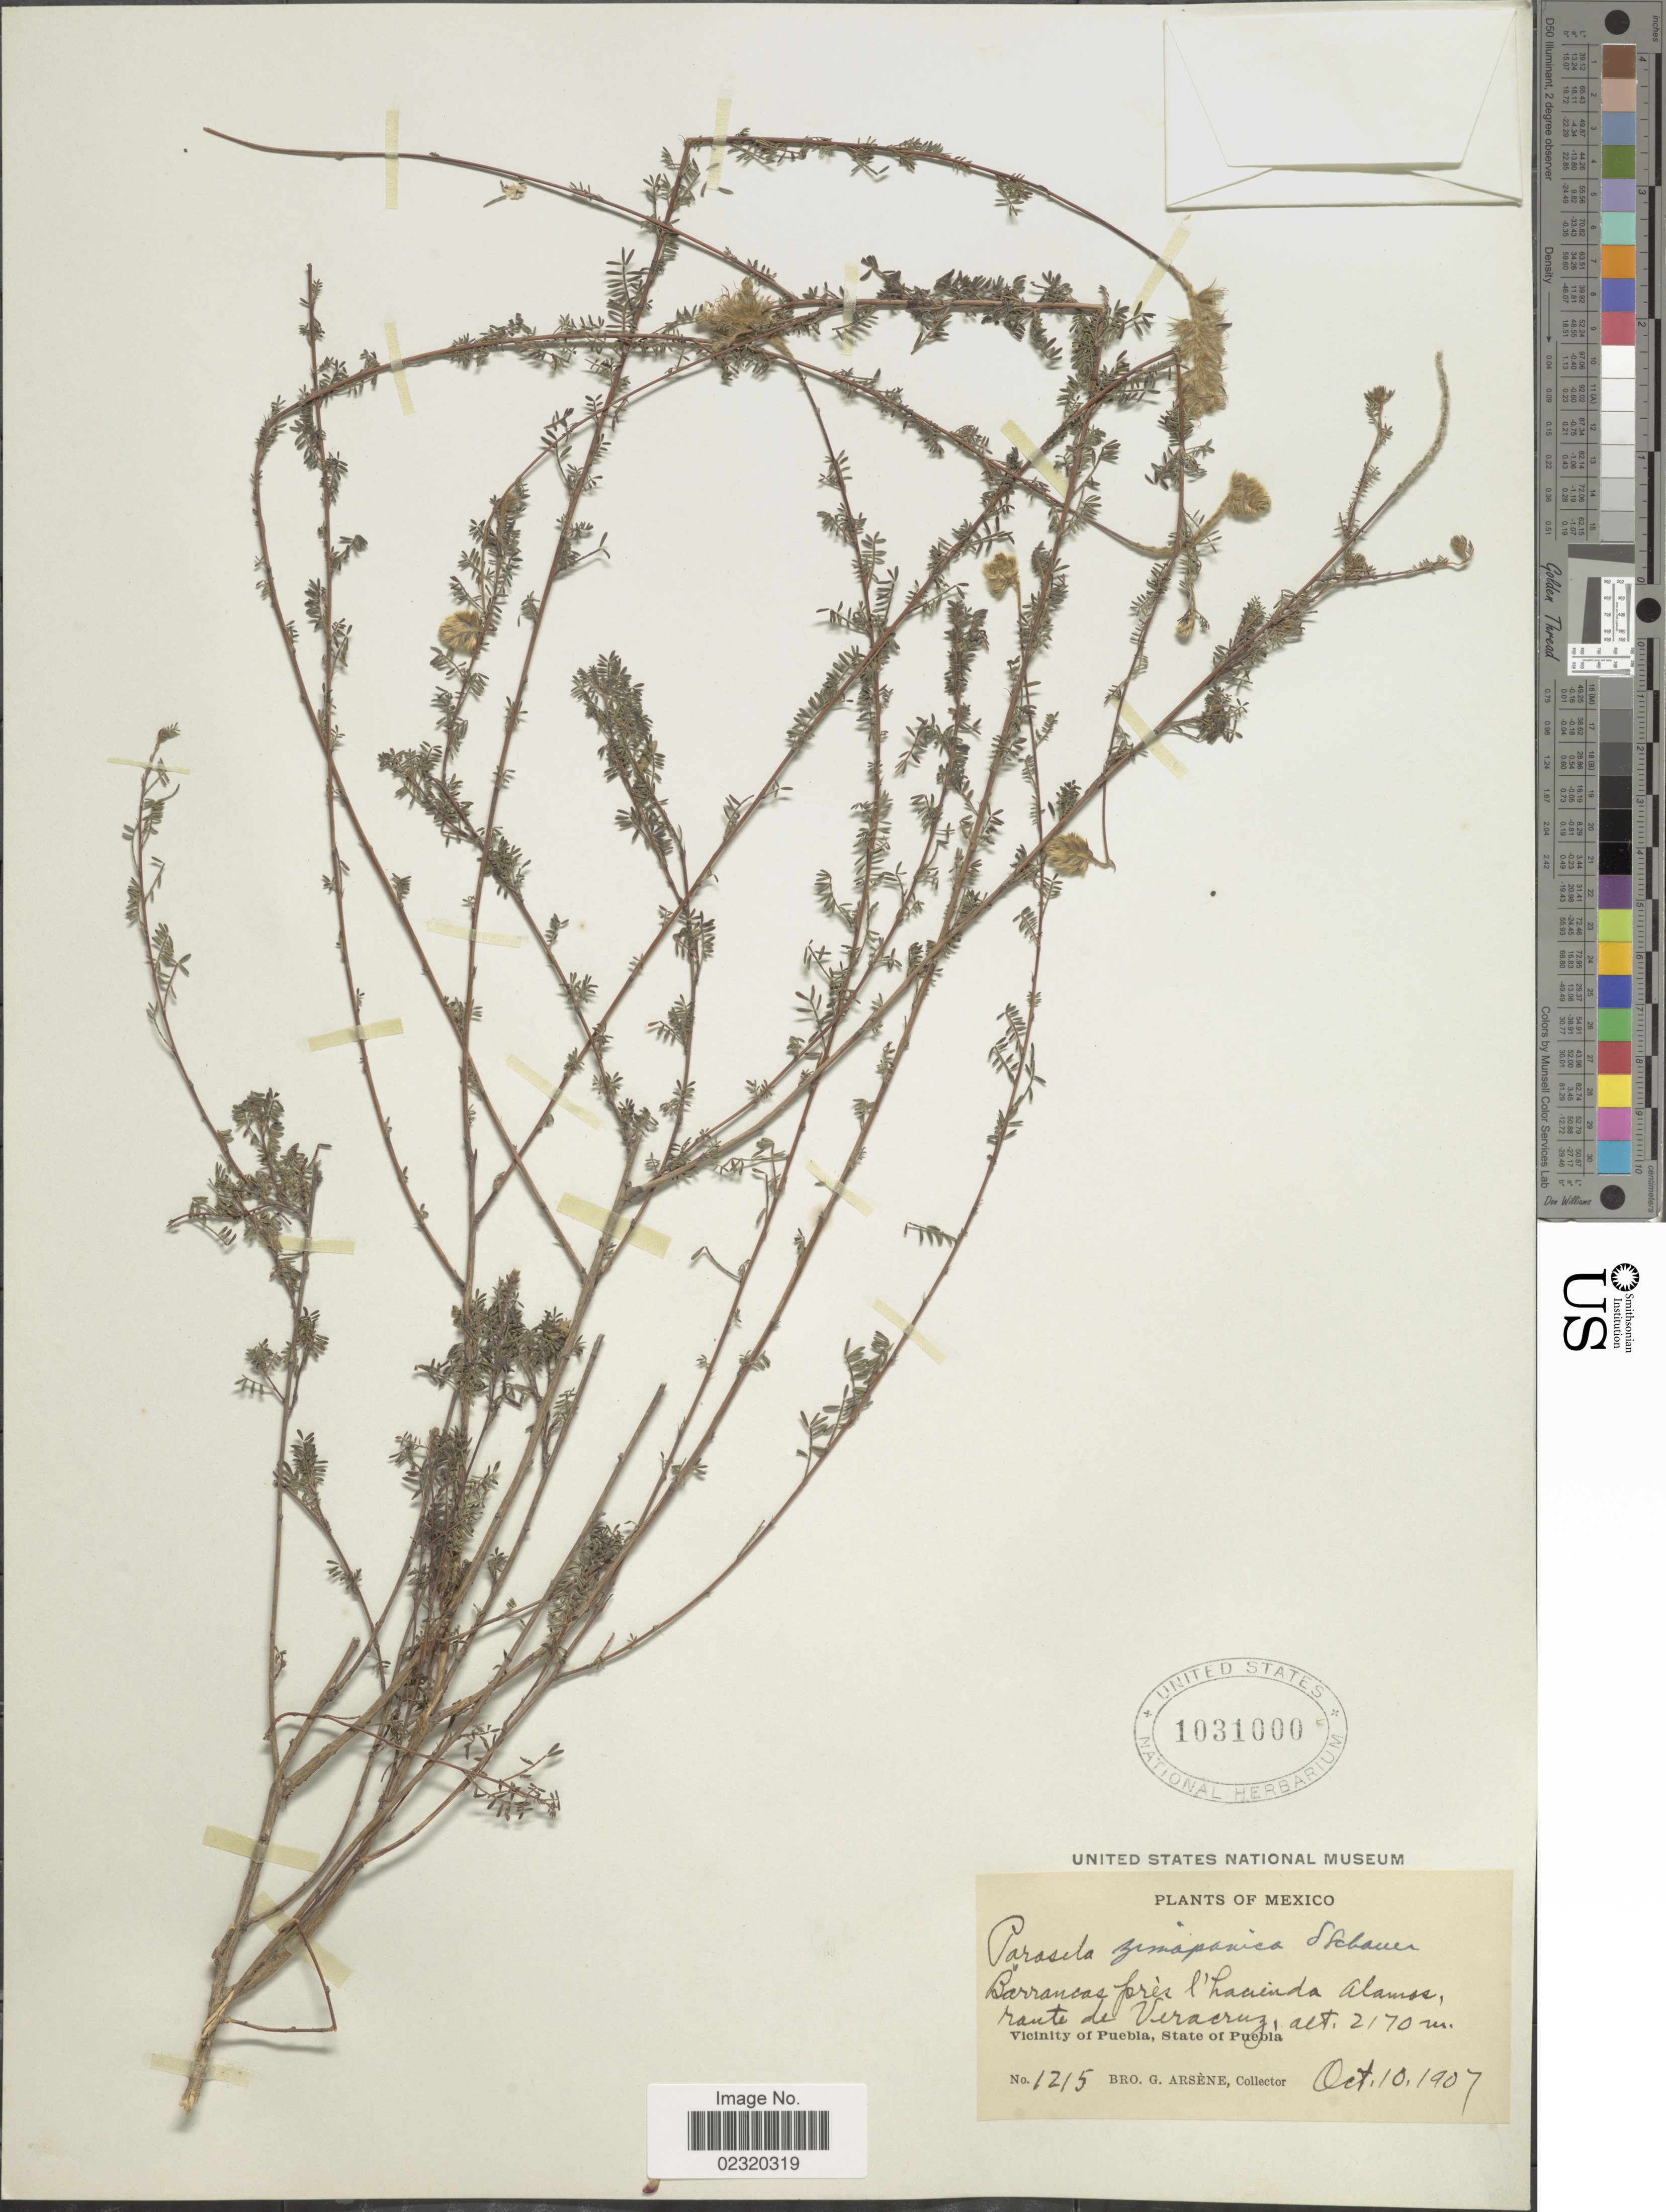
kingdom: Plantae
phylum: Tracheophyta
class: Magnoliopsida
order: Fabales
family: Fabaceae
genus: Dalea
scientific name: Dalea zimapanica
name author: S. Schauer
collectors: Bro. G. Arsène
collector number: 1215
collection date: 1907-10-10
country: Mexico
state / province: Puebla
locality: Barranca prés l'hacienda Alamos, route de Veracruz, Vicinity of Puebla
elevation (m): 2170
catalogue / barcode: US 1031000